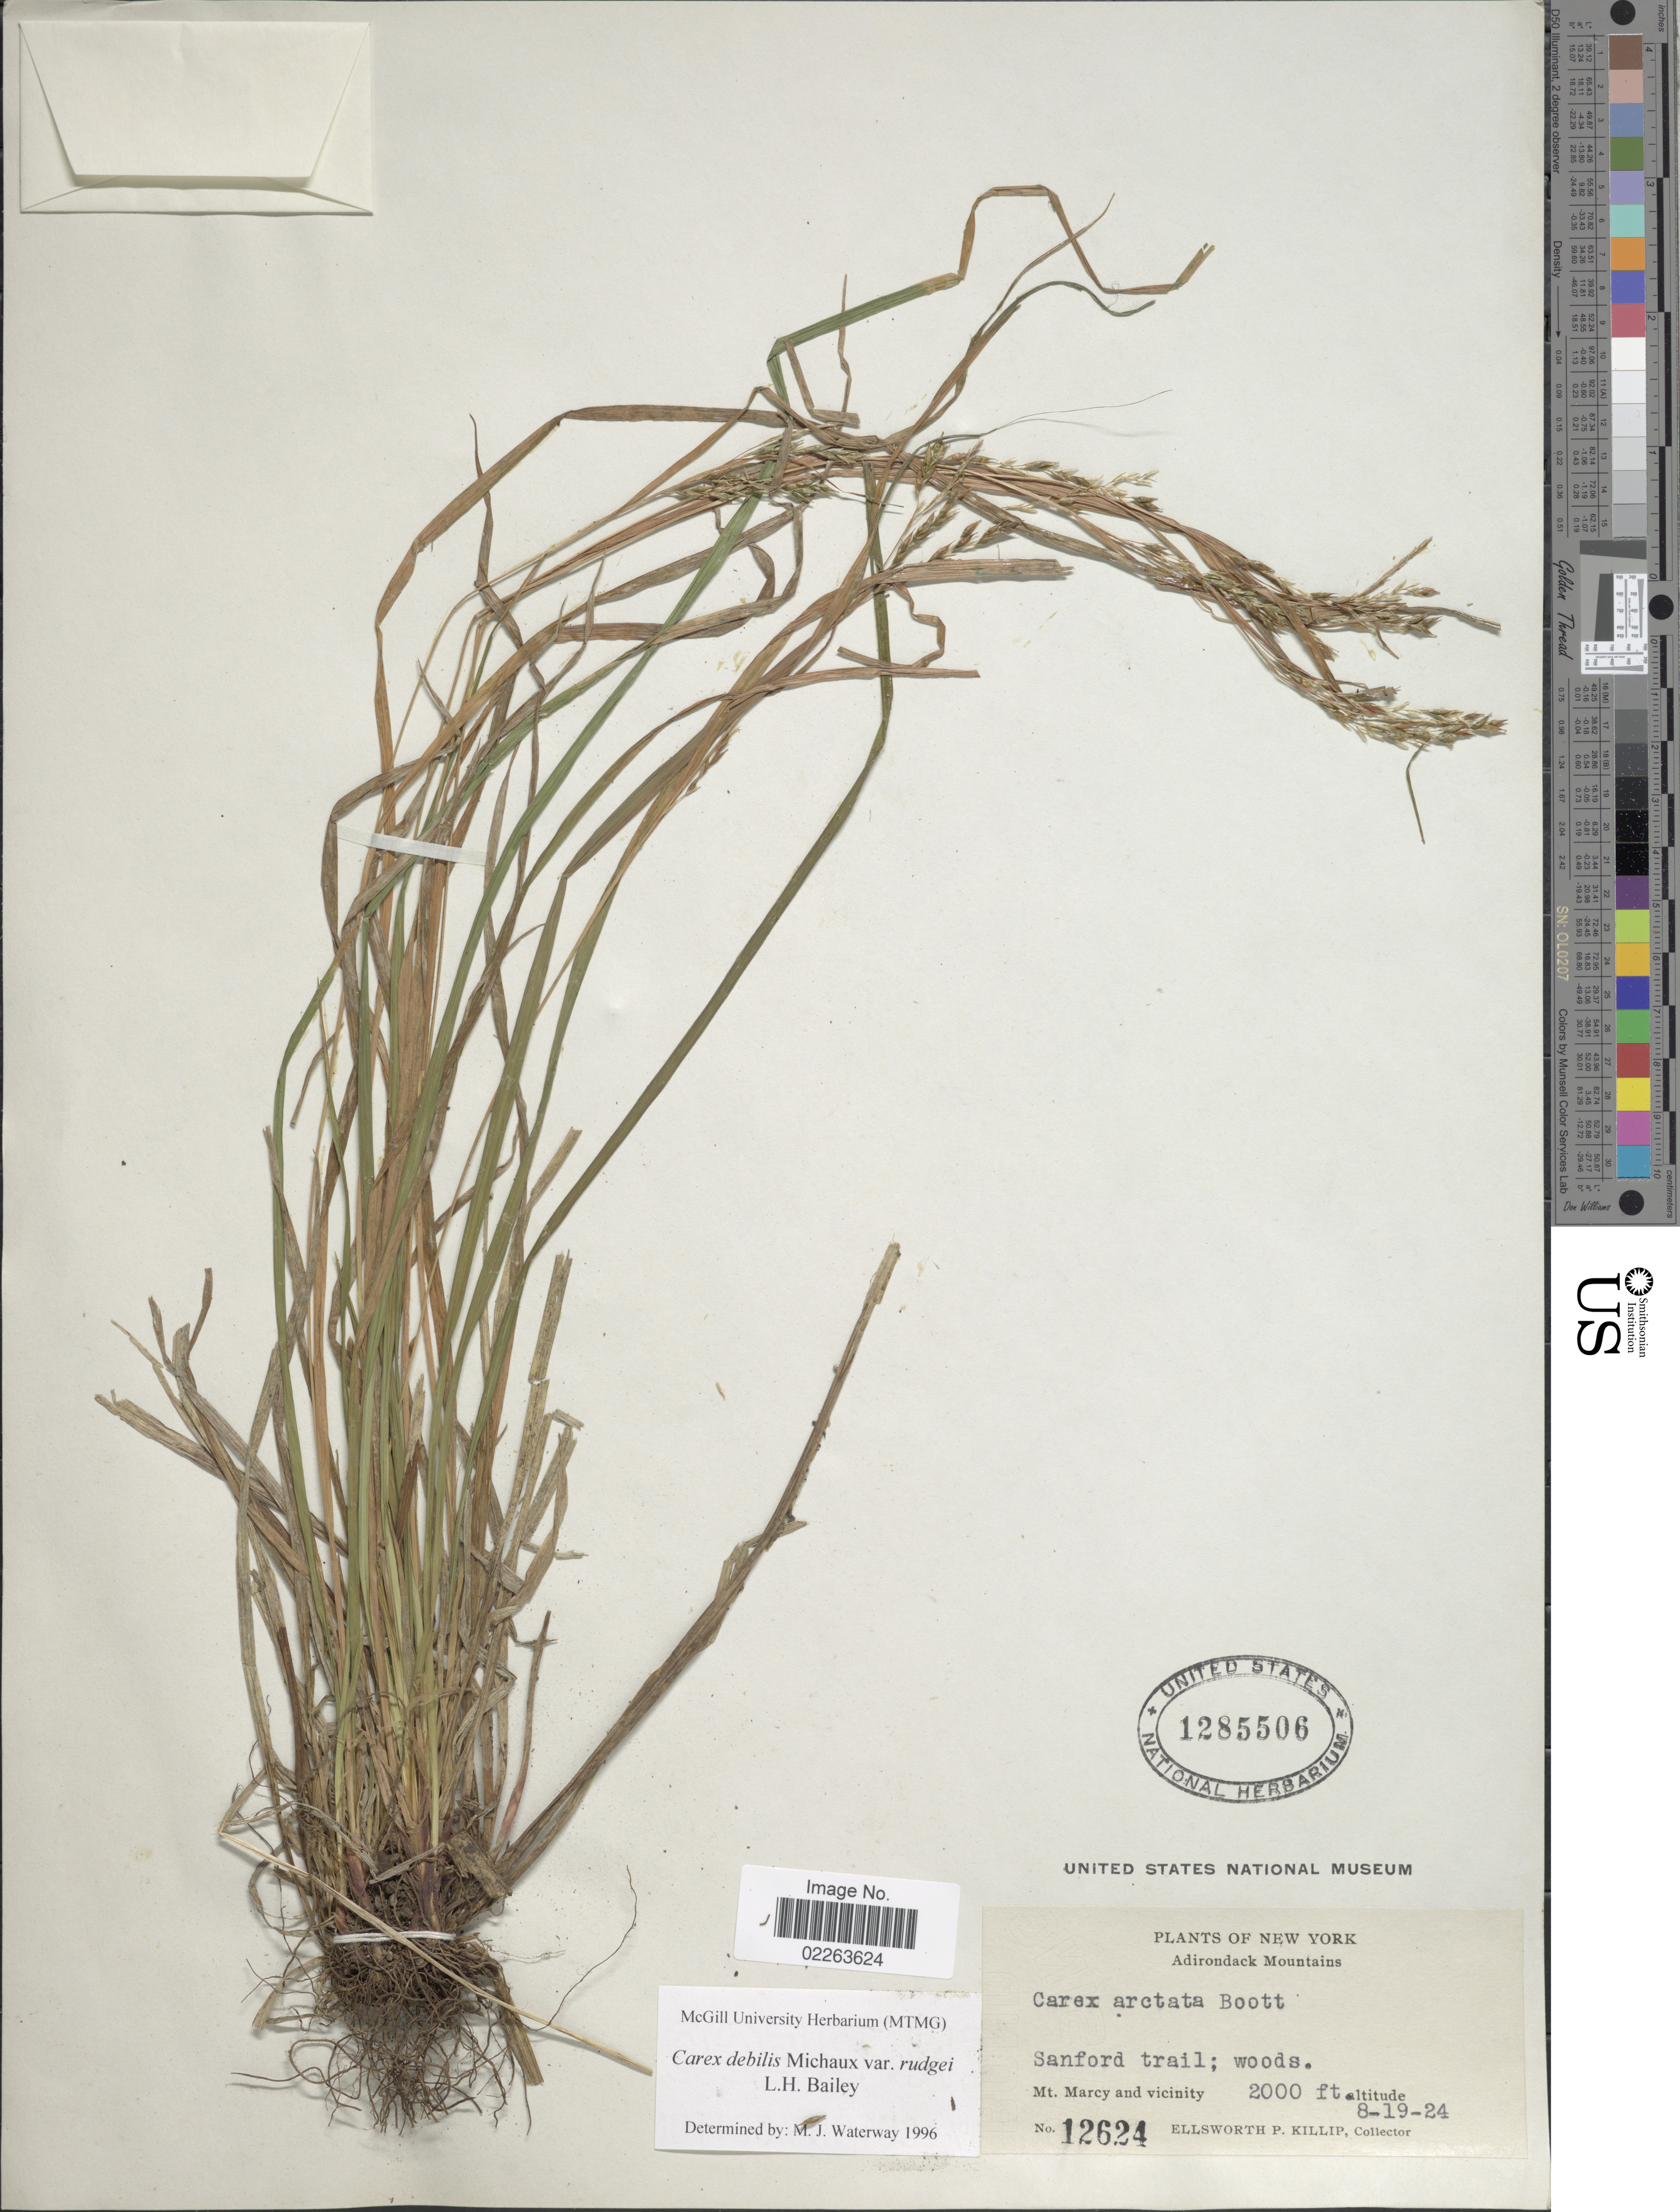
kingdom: Plantae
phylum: Tracheophyta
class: Liliopsida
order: Poales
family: Cyperaceae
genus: Carex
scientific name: Carex flexuosa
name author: Muhl. ex Willd.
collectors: E. P. Killip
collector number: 12624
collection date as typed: Transcribed d/m/y: 19/8/24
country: United States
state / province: New York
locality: Adirondack Mountains. Sanford trail. Mt. Marcy and vicinity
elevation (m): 610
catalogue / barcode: US 1285506